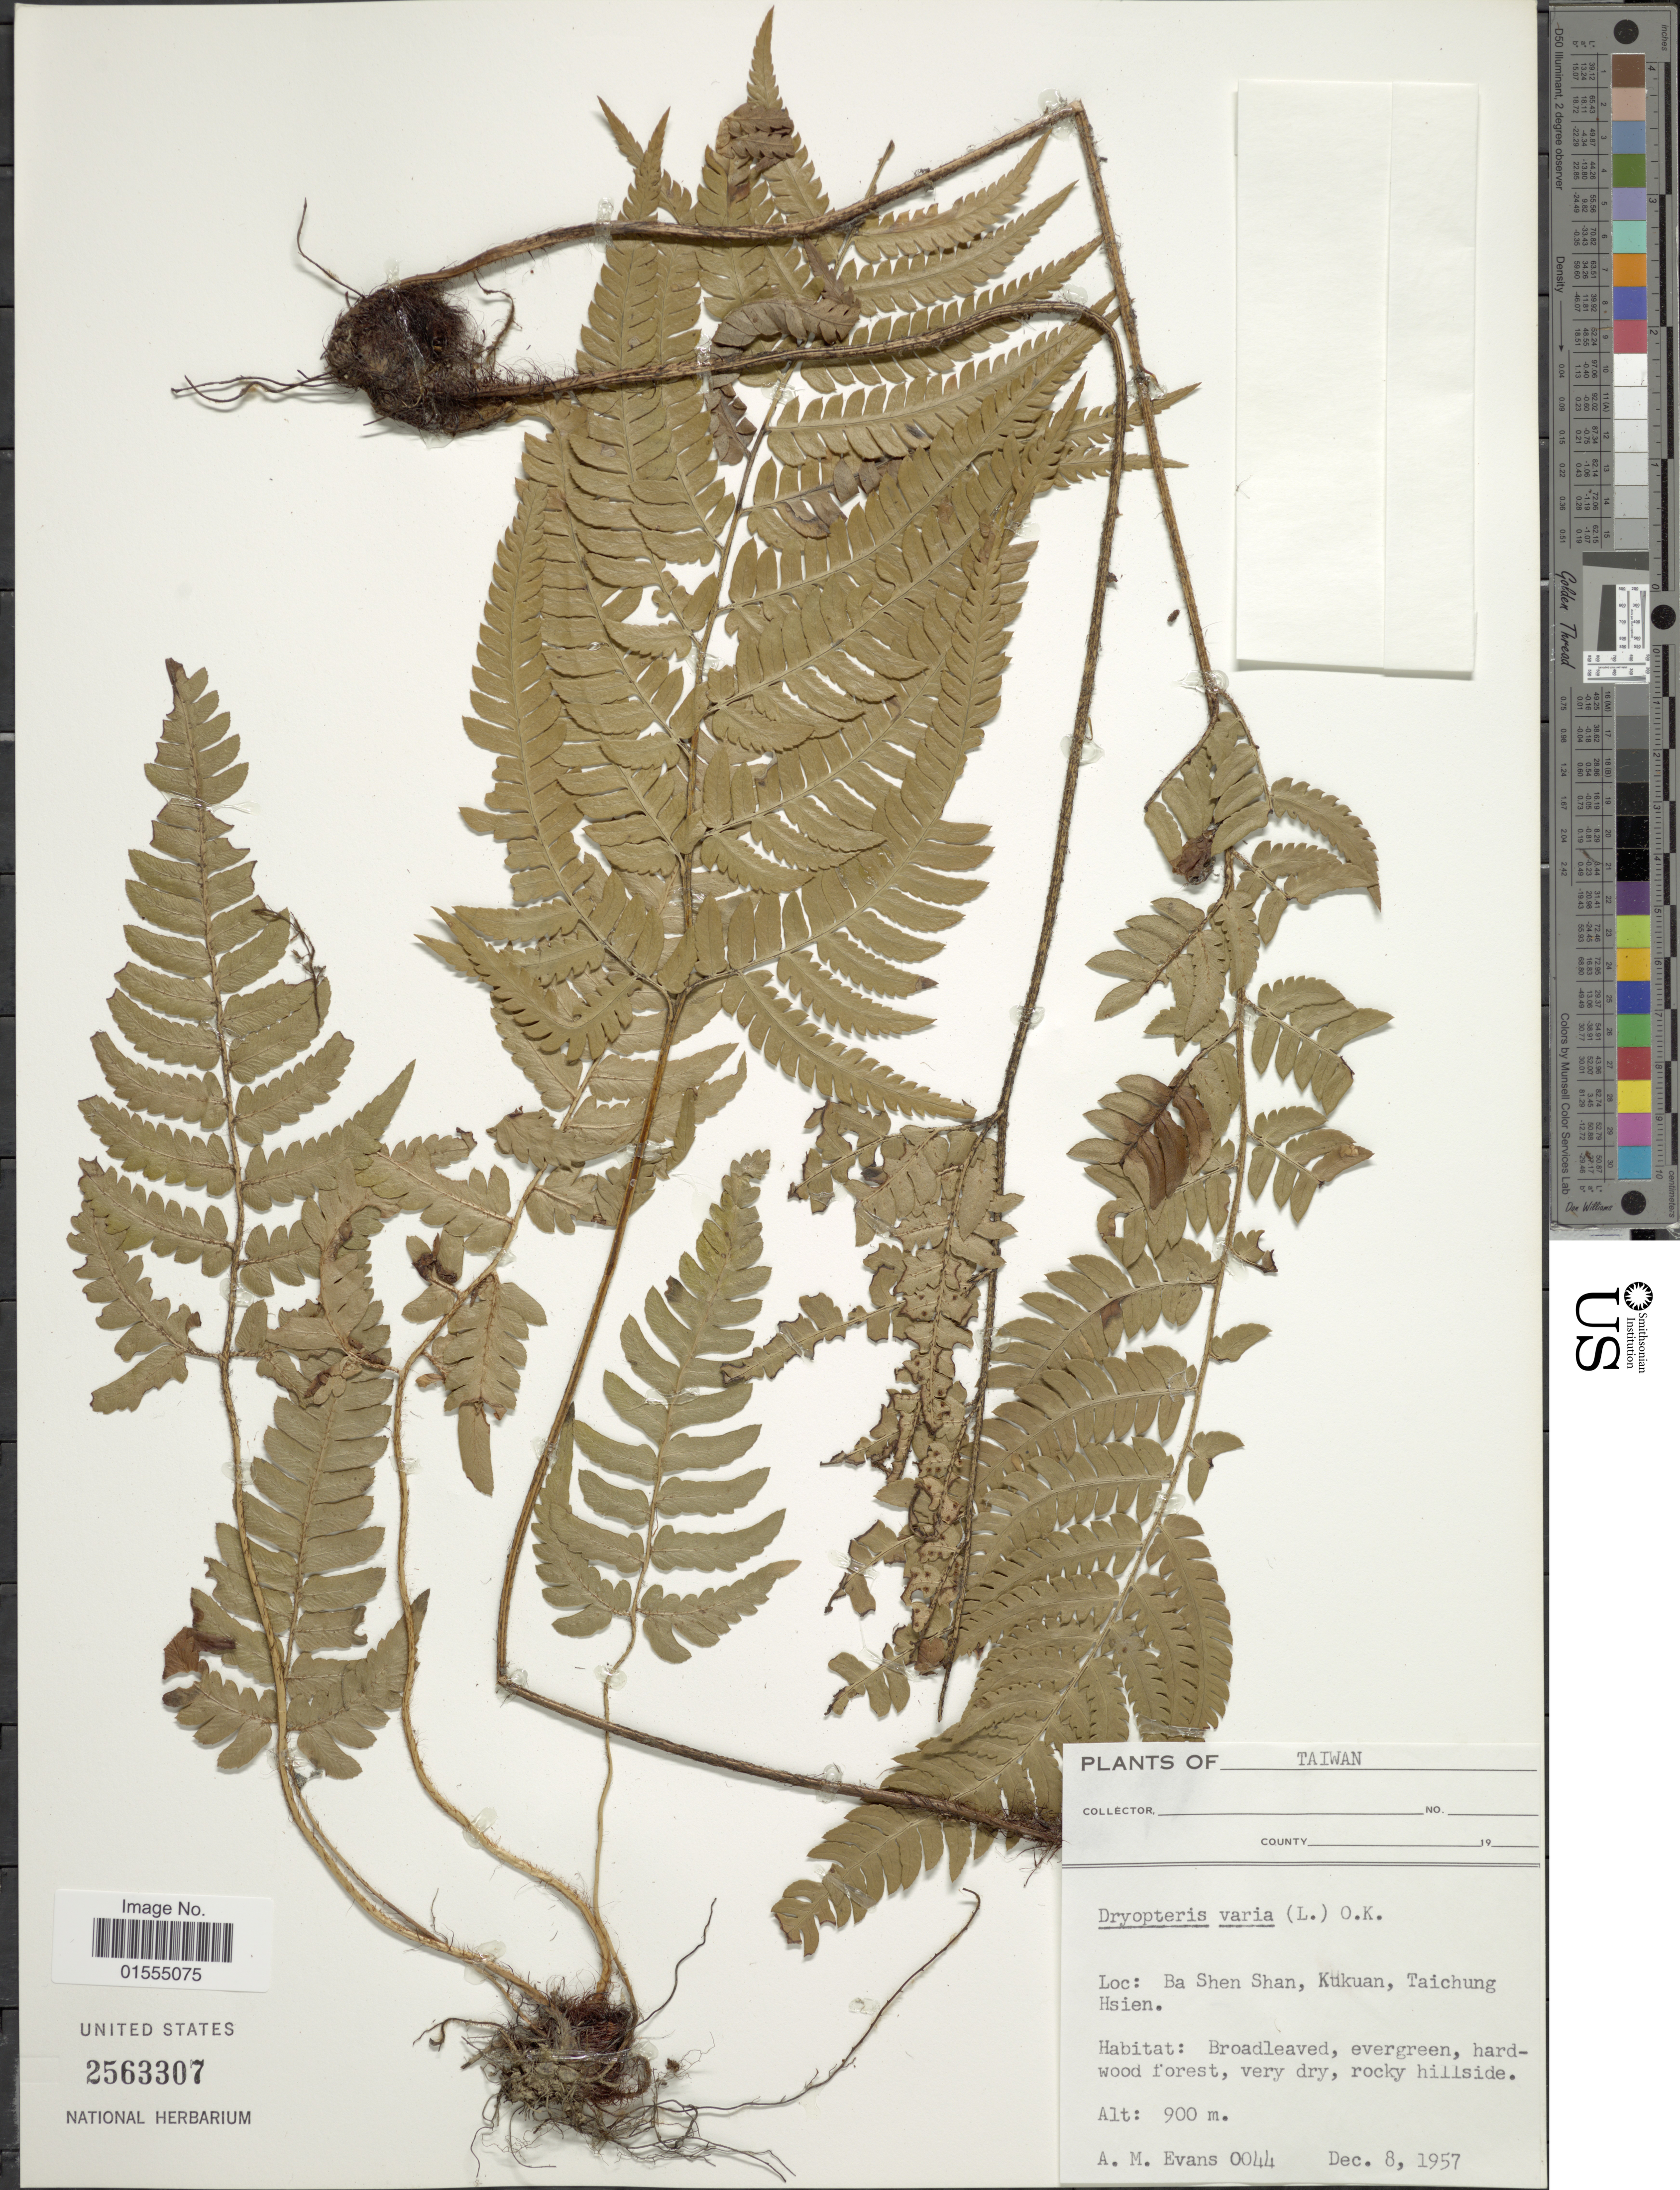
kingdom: Plantae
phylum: Tracheophyta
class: Polypodiopsida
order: Polypodiales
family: Dryopteridaceae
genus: Dryopteris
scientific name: Dryopteris varia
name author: (L.) Kuntze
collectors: A. M. Evans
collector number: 0044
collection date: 1957-12-08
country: Taiwan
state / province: Taichung City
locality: Taiwan, Ba Shen Shan, Kukuan, Taichung Hsien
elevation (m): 900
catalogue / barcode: US 2563307